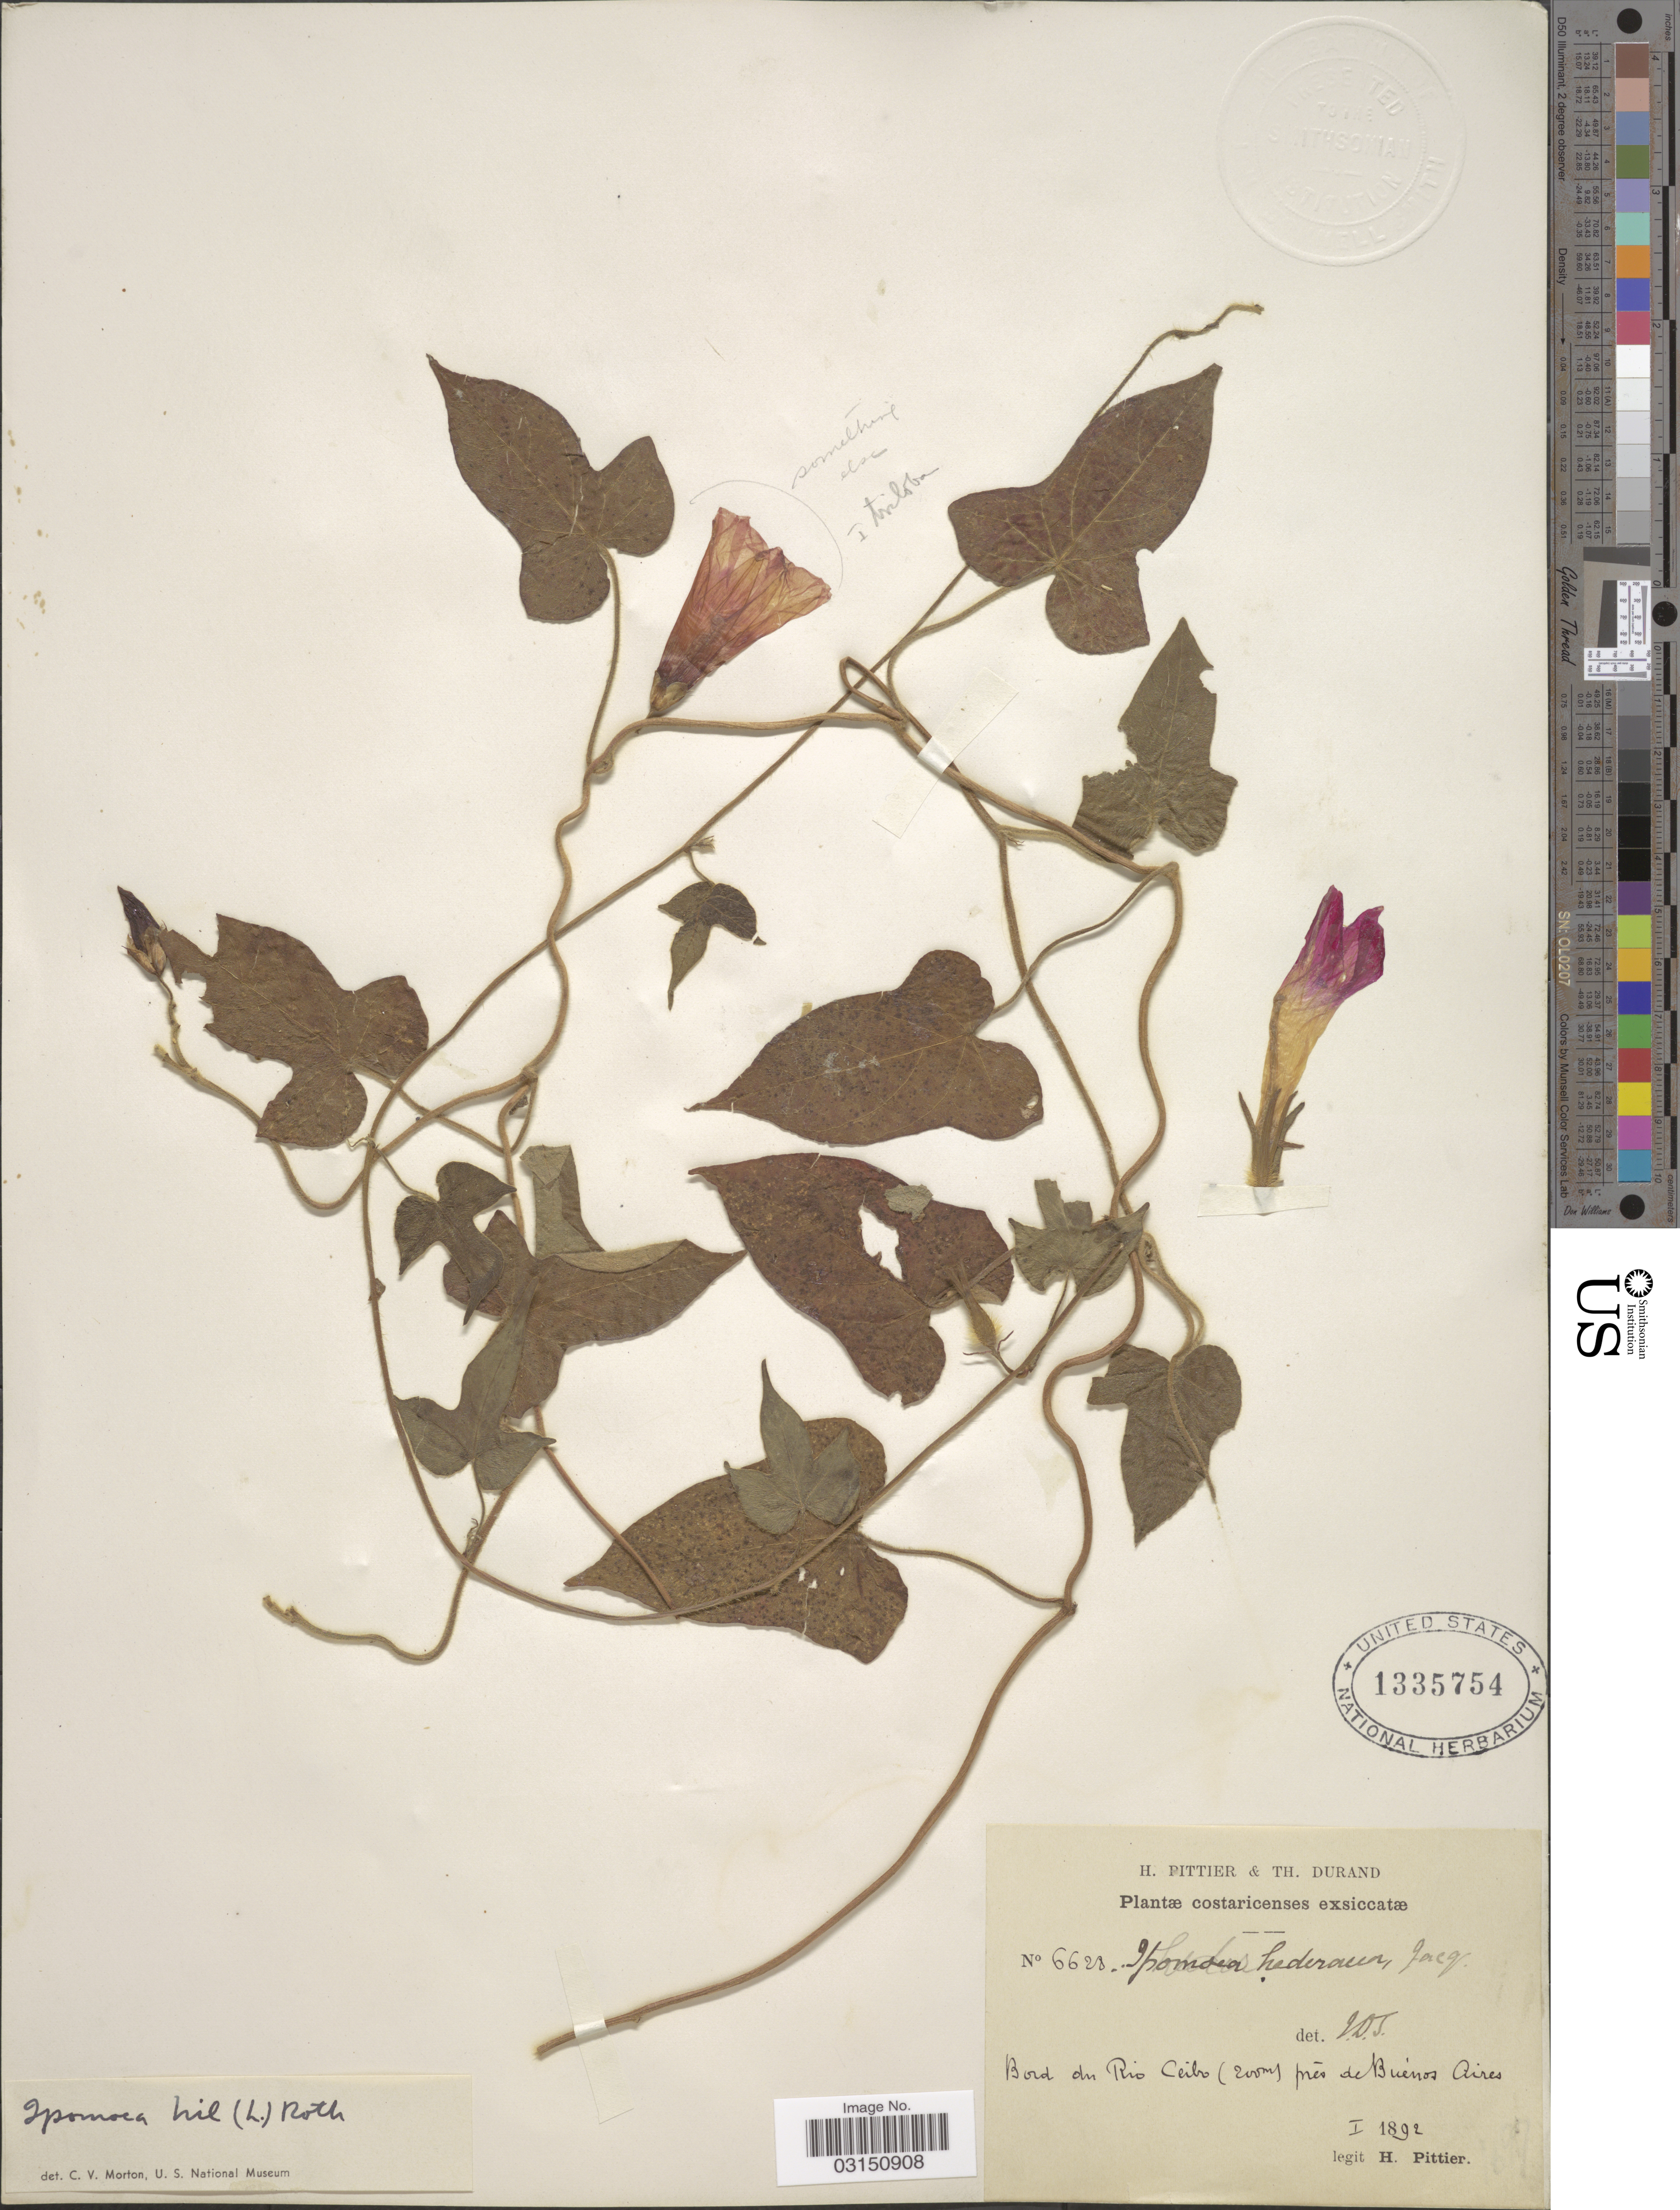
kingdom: Plantae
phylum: Tracheophyta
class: Magnoliopsida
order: Solanales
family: Convolvulaceae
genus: Ipomoea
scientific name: Ipomoea nil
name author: (L.) Roth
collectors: H. F. Pittier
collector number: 6628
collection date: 1892-01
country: Costa Rica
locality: Bord du Rio Ceibo (200 m) prés de Buenos Aires.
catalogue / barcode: US 1335754